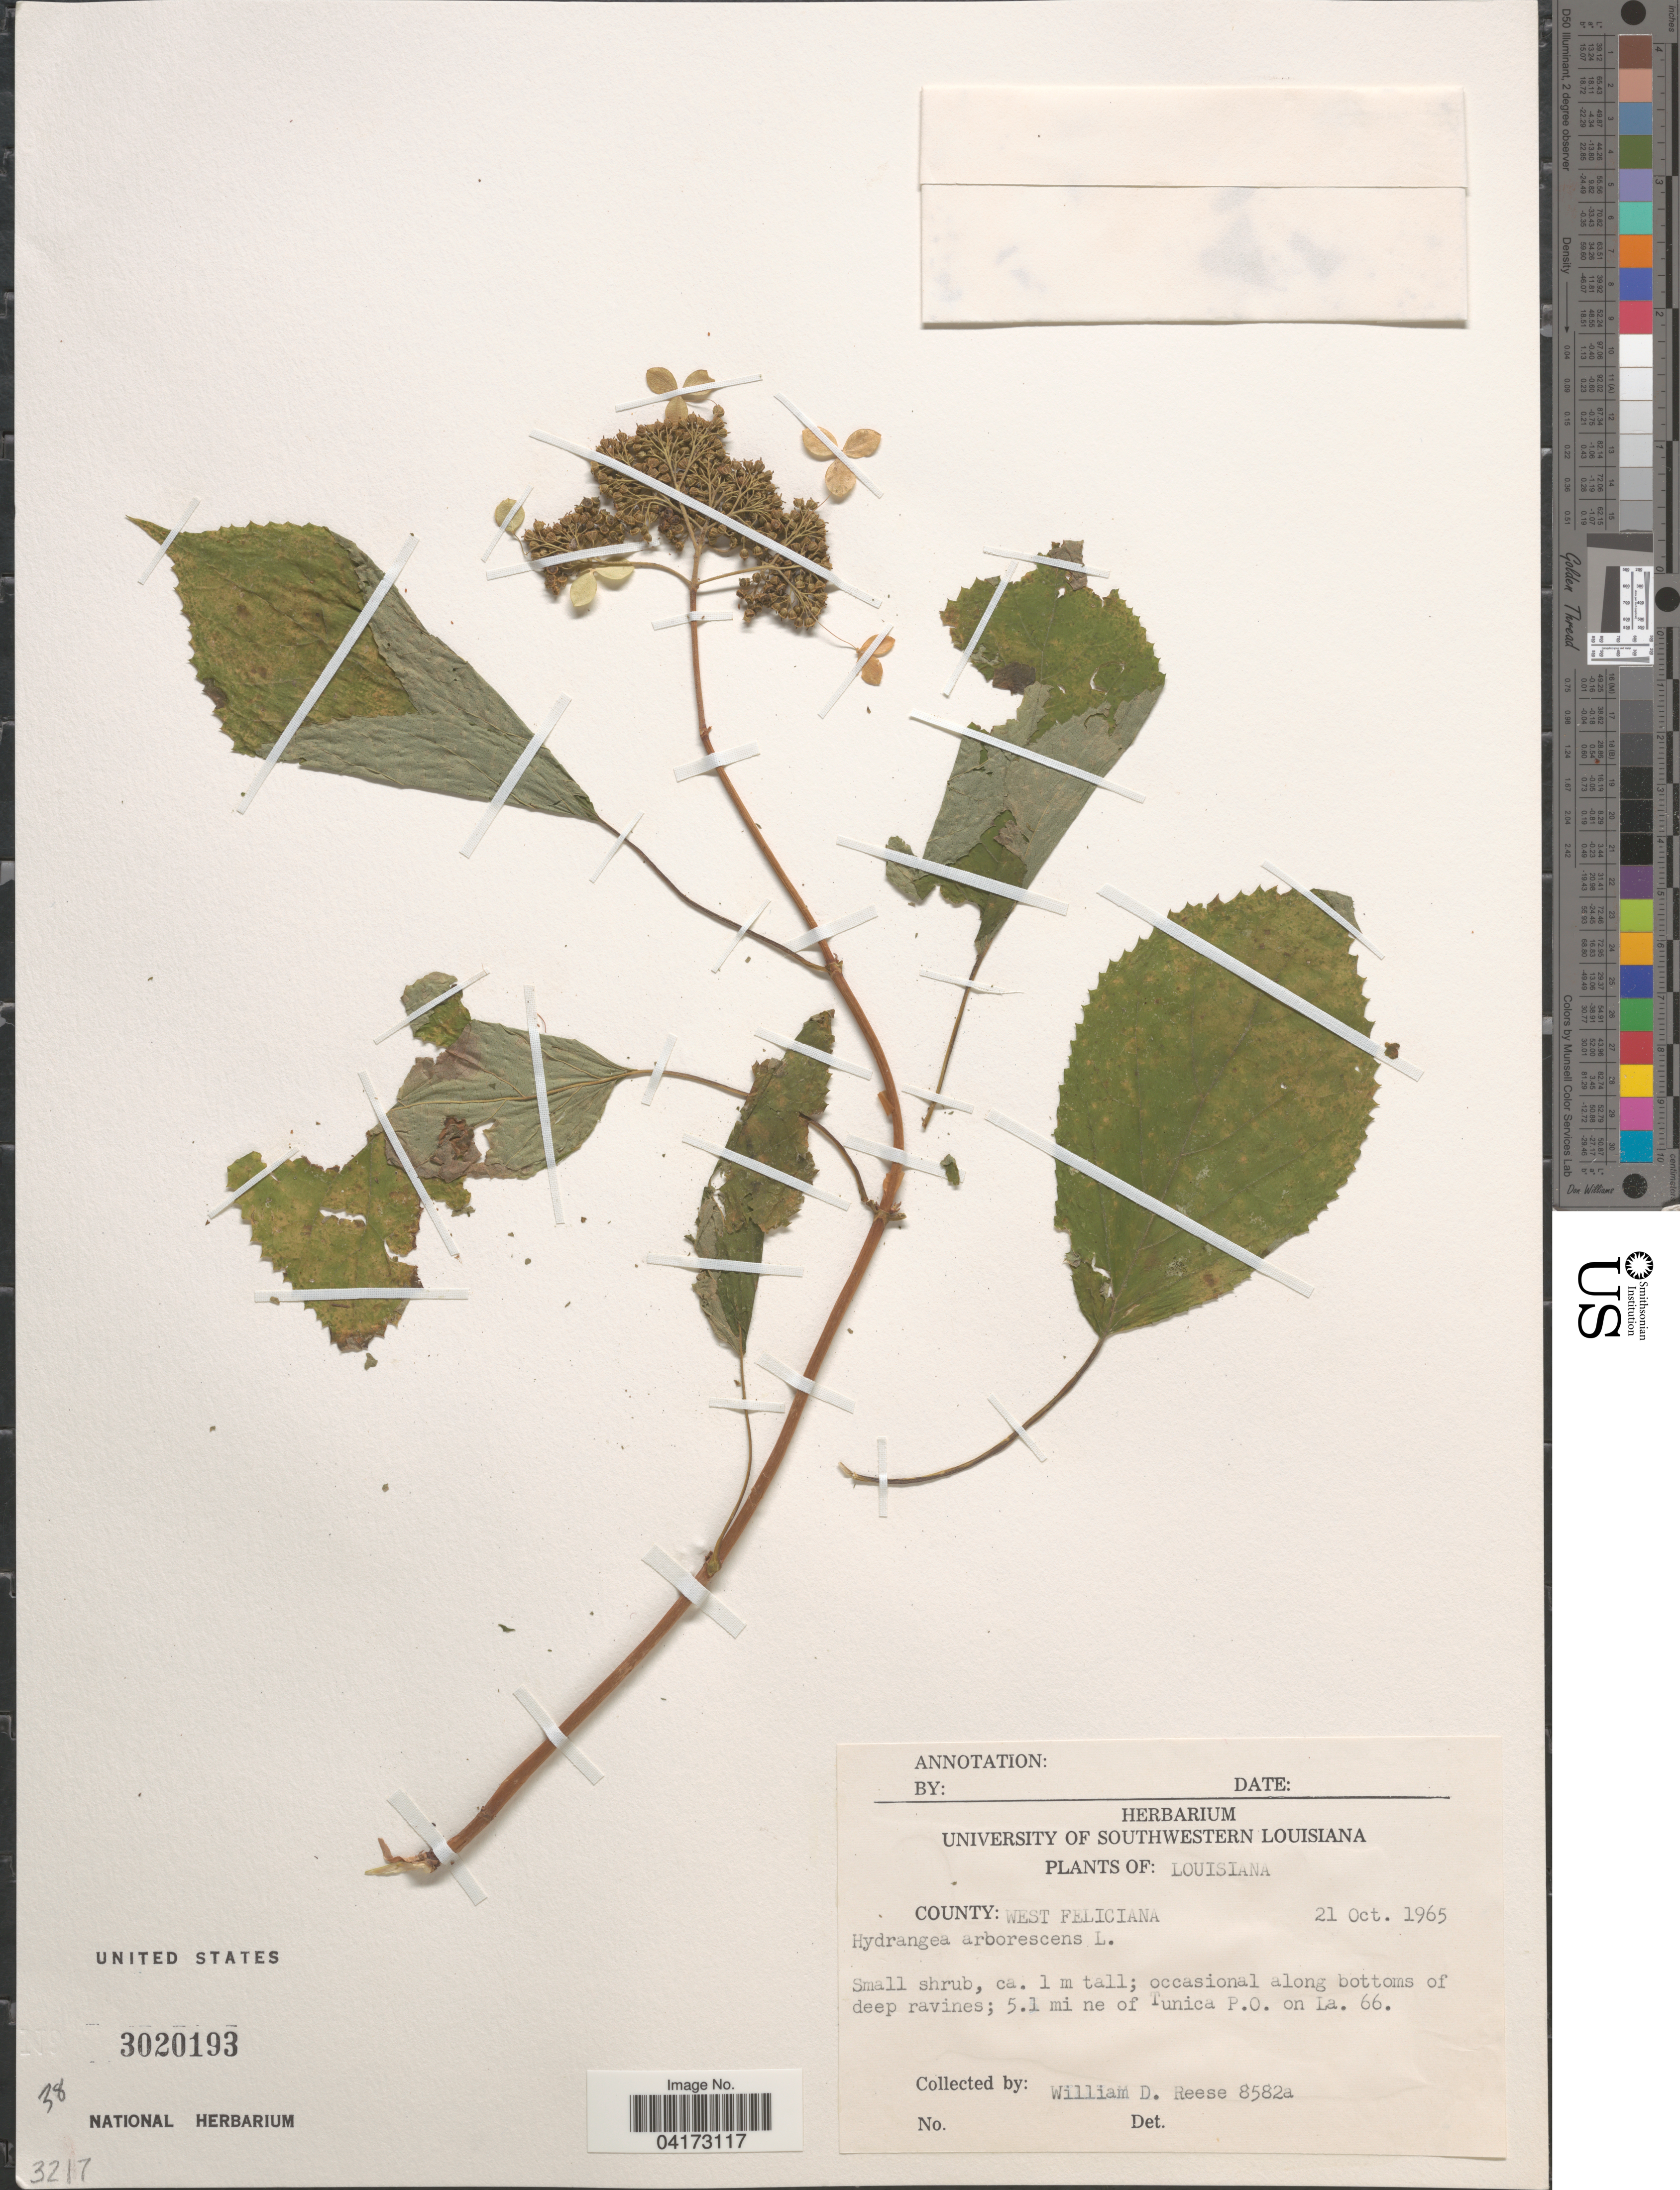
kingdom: Plantae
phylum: Tracheophyta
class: Magnoliopsida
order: Cornales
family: Hydrangeaceae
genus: Hydrangea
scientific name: Hydrangea arborescens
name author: L.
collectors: W. Reese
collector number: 8582a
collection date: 1965-10-21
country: United States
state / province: Louisiana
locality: County: West Feliciana. 5.1 mi ne of Tunica P.O. on La. 66.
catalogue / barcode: US 3020193